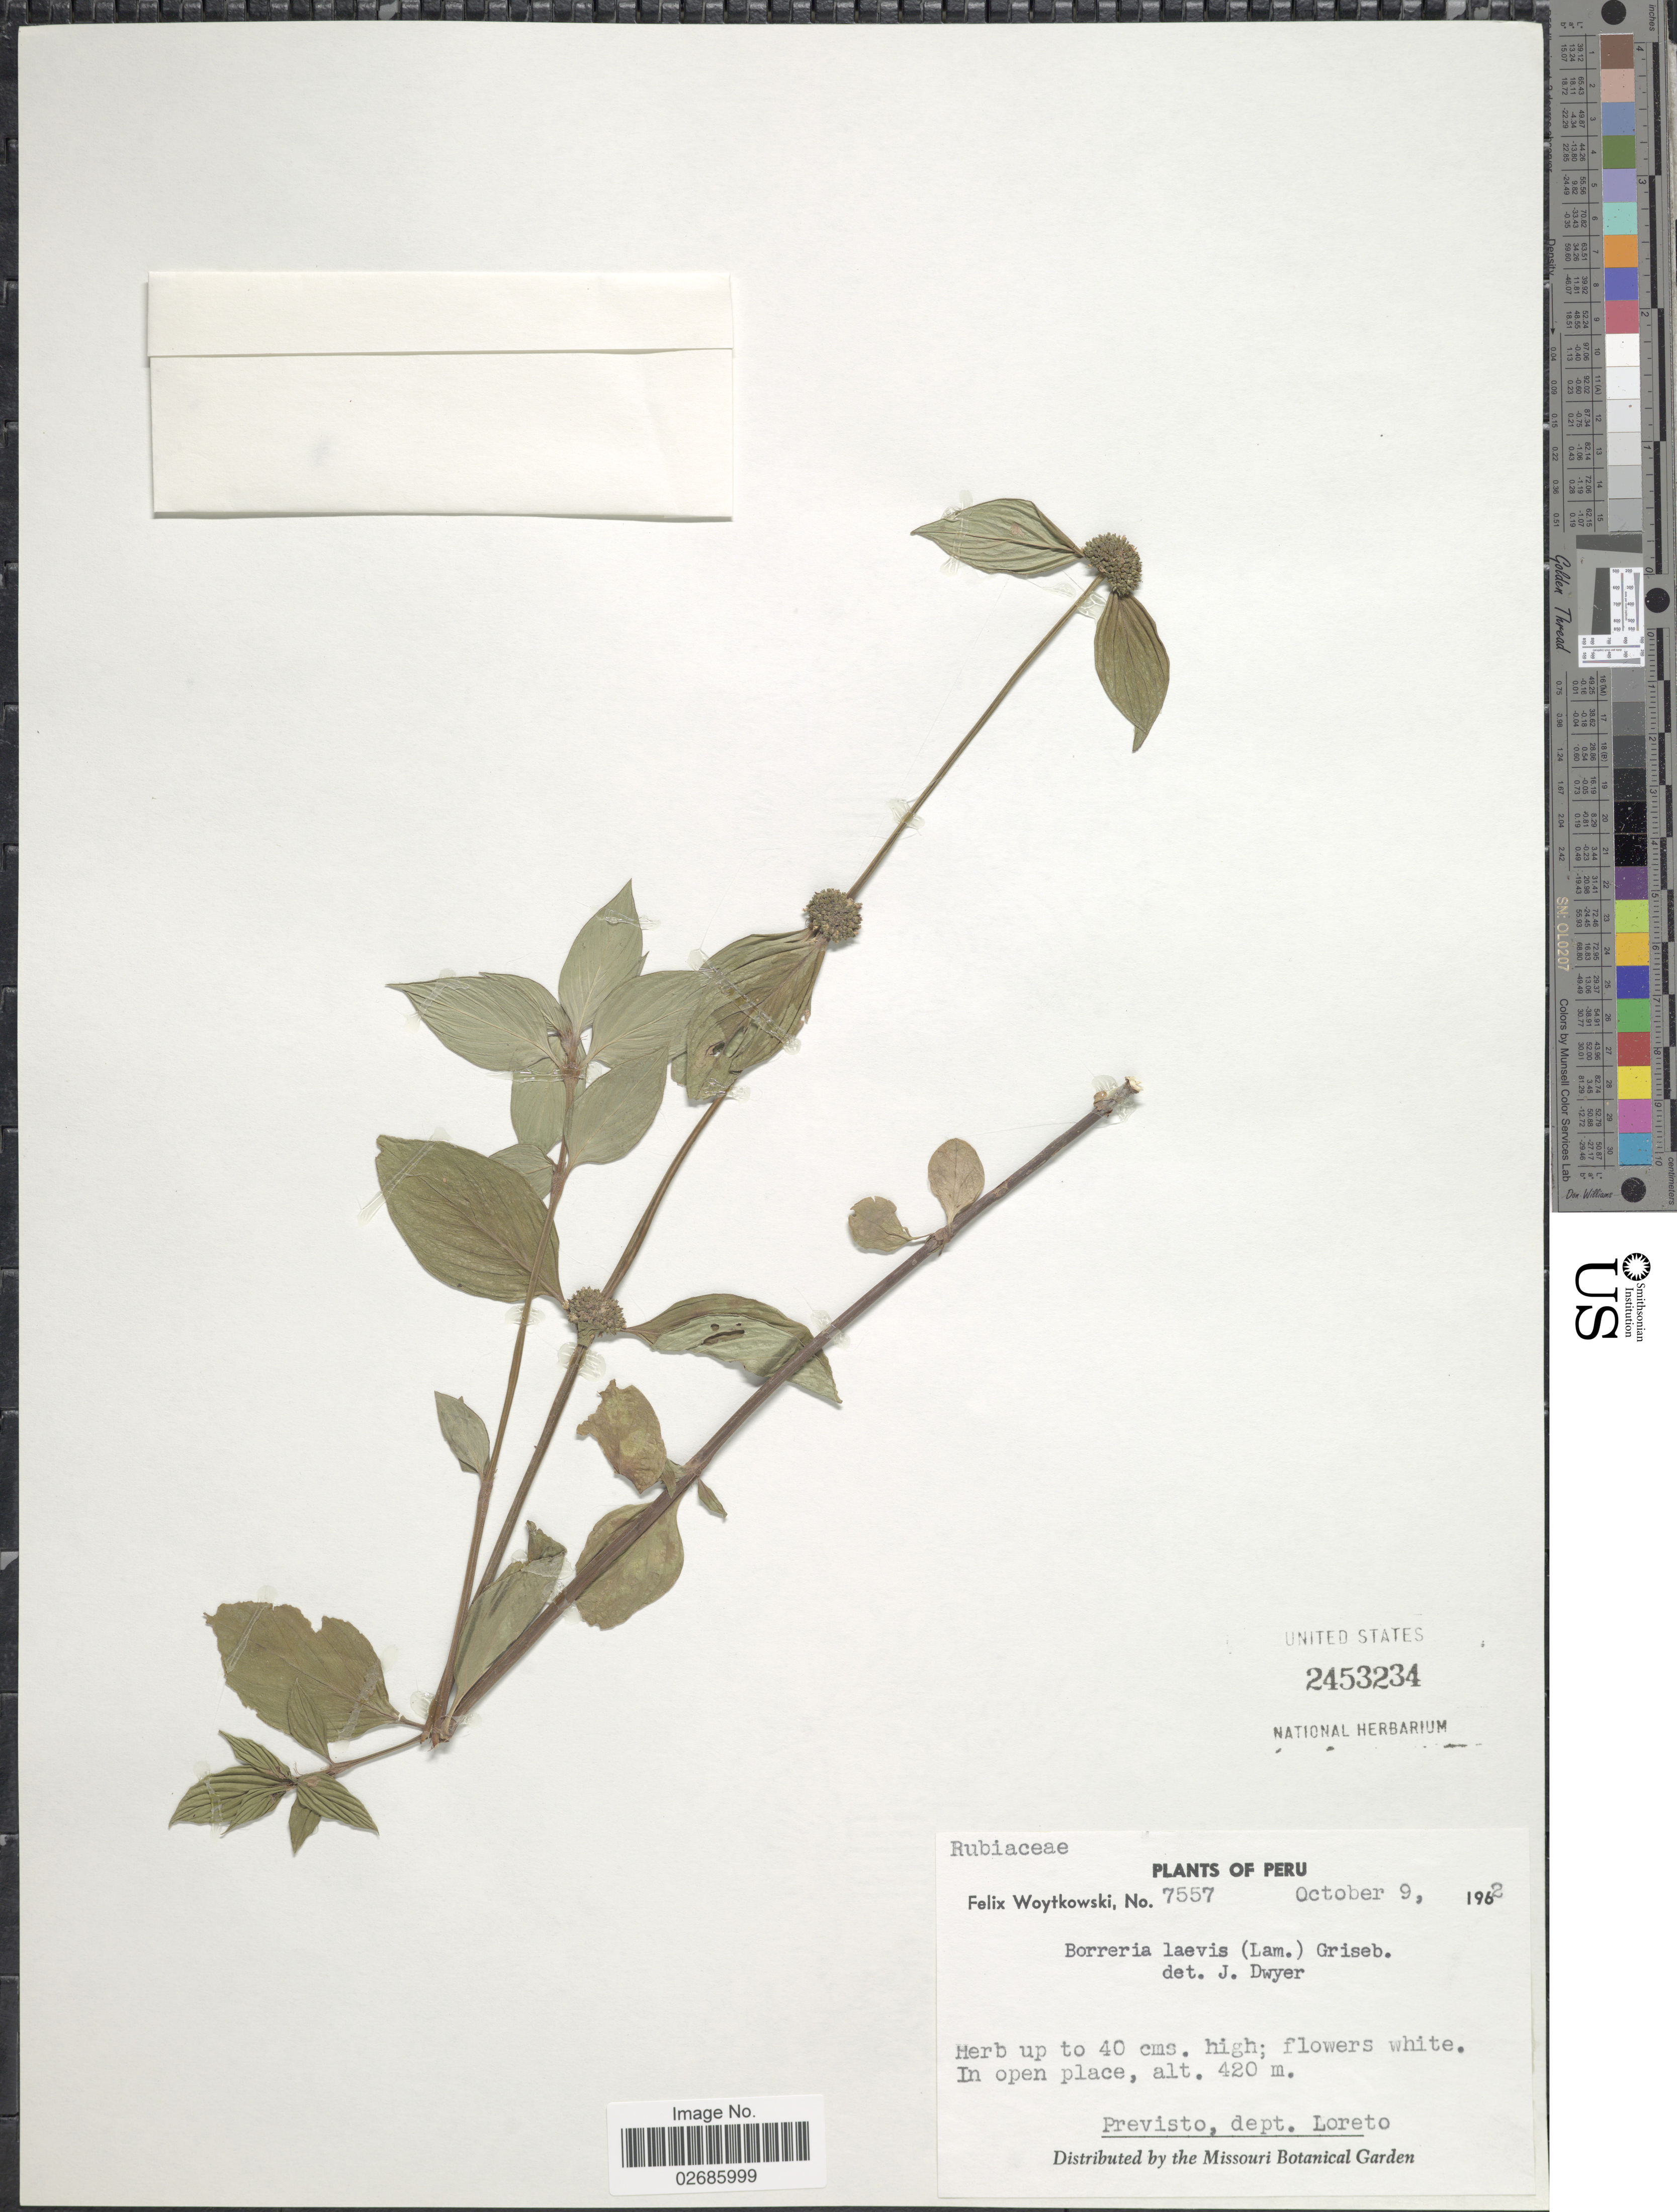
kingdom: Plantae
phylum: Tracheophyta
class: Magnoliopsida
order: Gentianales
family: Rubiaceae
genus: Borreria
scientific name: Borreria assurgens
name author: (Ruiz & Pav.) Griseb.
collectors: F. Woytkowski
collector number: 7557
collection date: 1962-10-09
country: Peru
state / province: Loreto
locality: In open place, Previsto, dept. Loreto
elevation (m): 420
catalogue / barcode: US 2453234